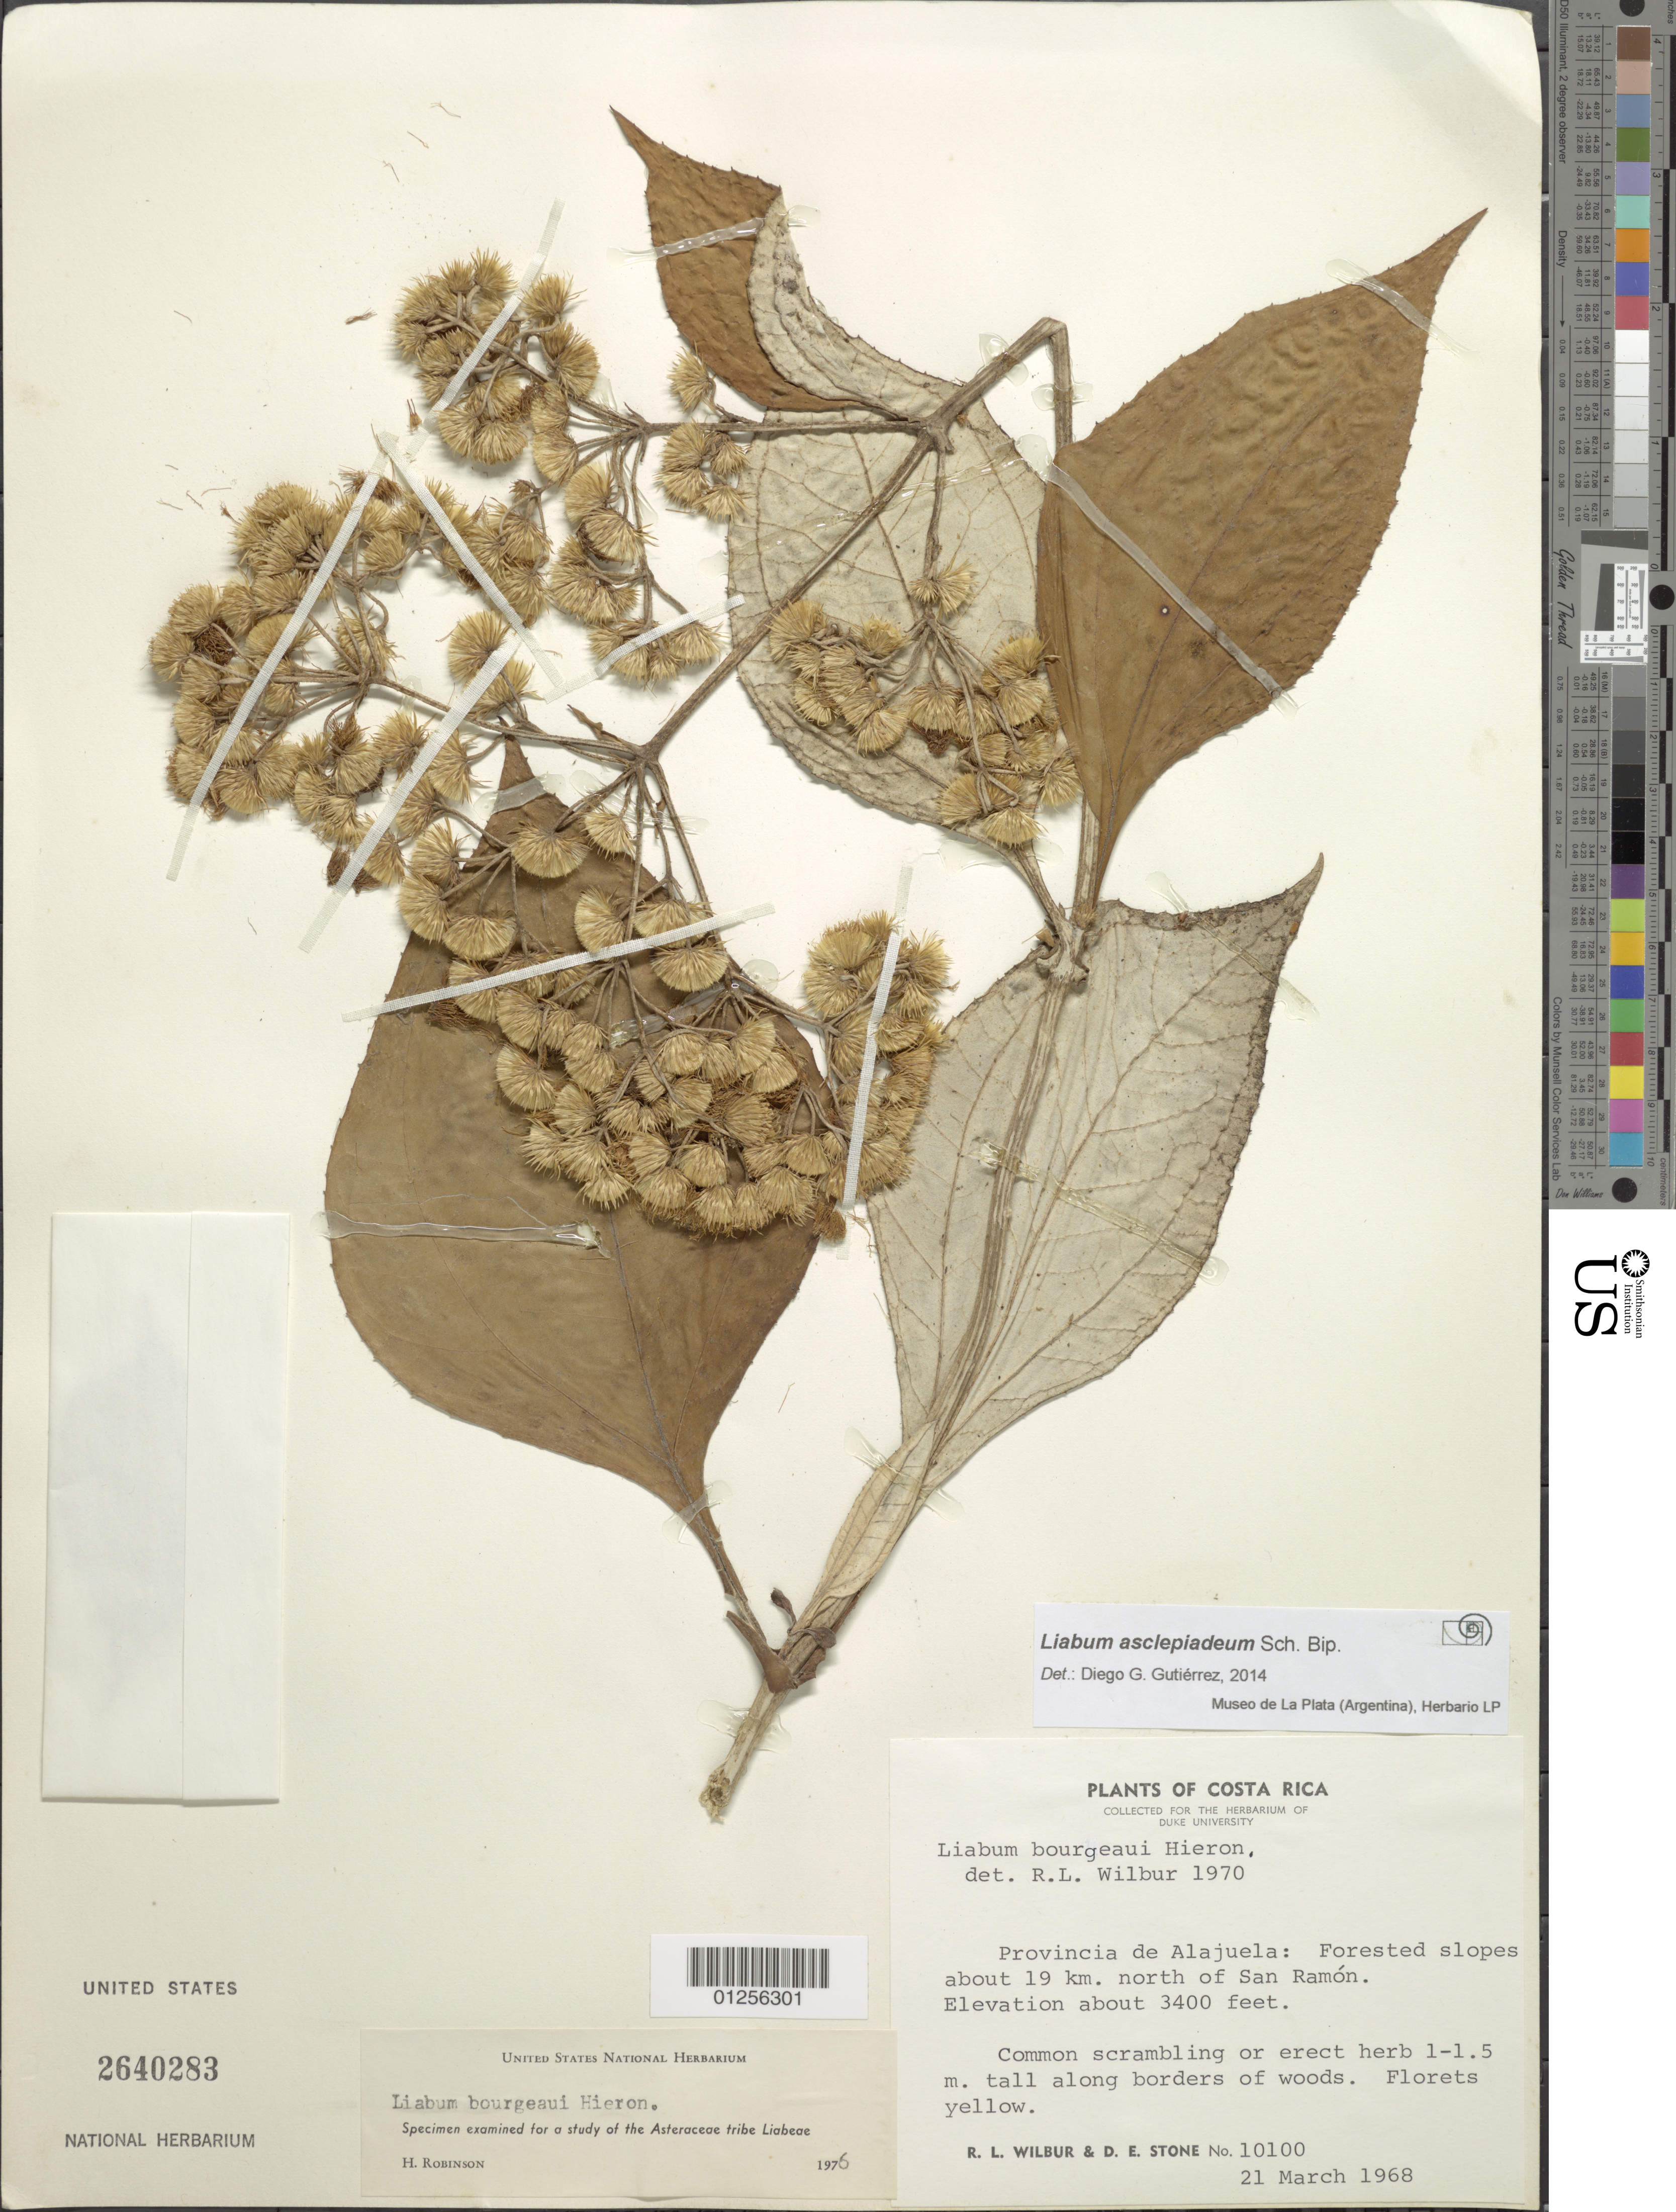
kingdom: Plantae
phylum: Tracheophyta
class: Magnoliopsida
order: Asterales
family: Asteraceae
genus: Liabum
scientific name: Liabum asclepiadeum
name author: Sch. Bip.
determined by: Gutierrez, D. G.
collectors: R. L. Wilbur & D. E. Stone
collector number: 10100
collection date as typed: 21 March 1968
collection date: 1968-03-21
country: Costa Rica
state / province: Alajuela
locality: San Ramon, 19 km N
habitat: Forested slopes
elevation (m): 1036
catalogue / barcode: US 2640283